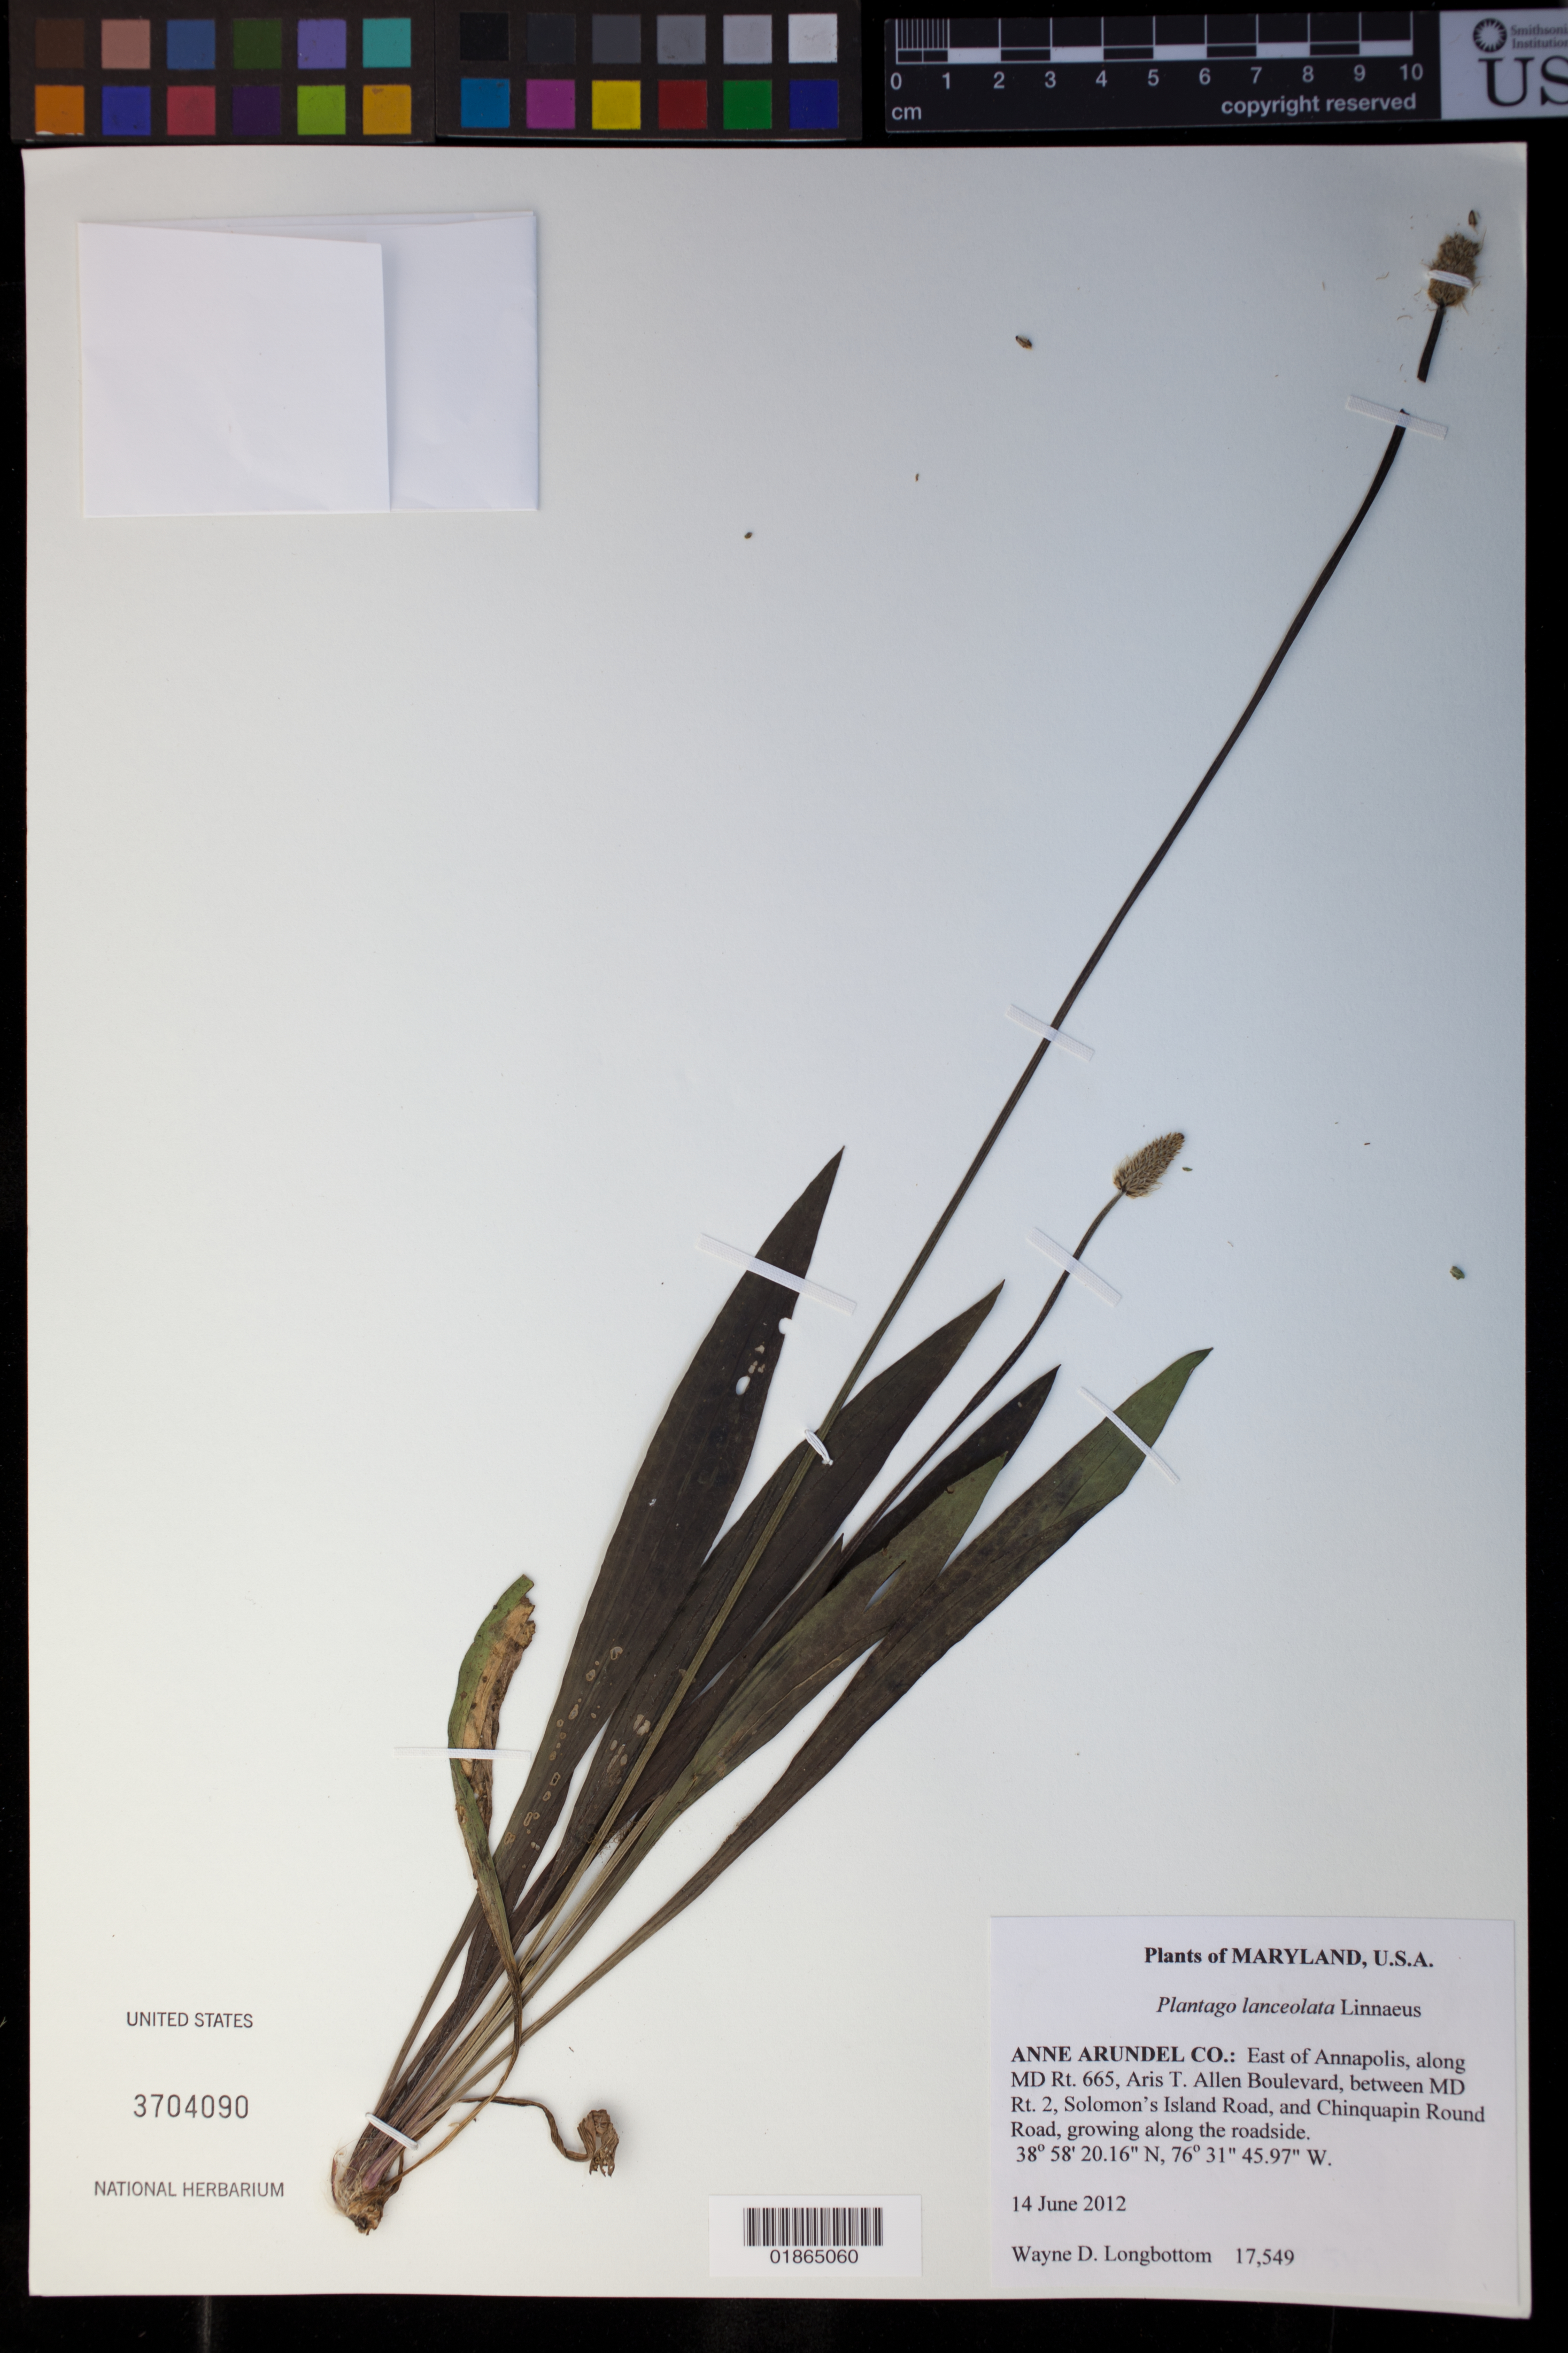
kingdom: Plantae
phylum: Tracheophyta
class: Magnoliopsida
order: Lamiales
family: Plantaginaceae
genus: Plantago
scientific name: Plantago lanceolata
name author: L.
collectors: W. D. Longbottom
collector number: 17549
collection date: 2012-06-14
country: United States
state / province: Maryland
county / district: Anne Arundel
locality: Anne Arundel Co.: East of Annapolis, along MD Rt. 665, Aris T. Allen Boulevard, between MD Rt. 2, Solomon's Island Road, and Chinquapin Round Road.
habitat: Growing along the roadside.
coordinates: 38 58 20.16 N, 76 31 45.97 W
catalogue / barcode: US 3704090